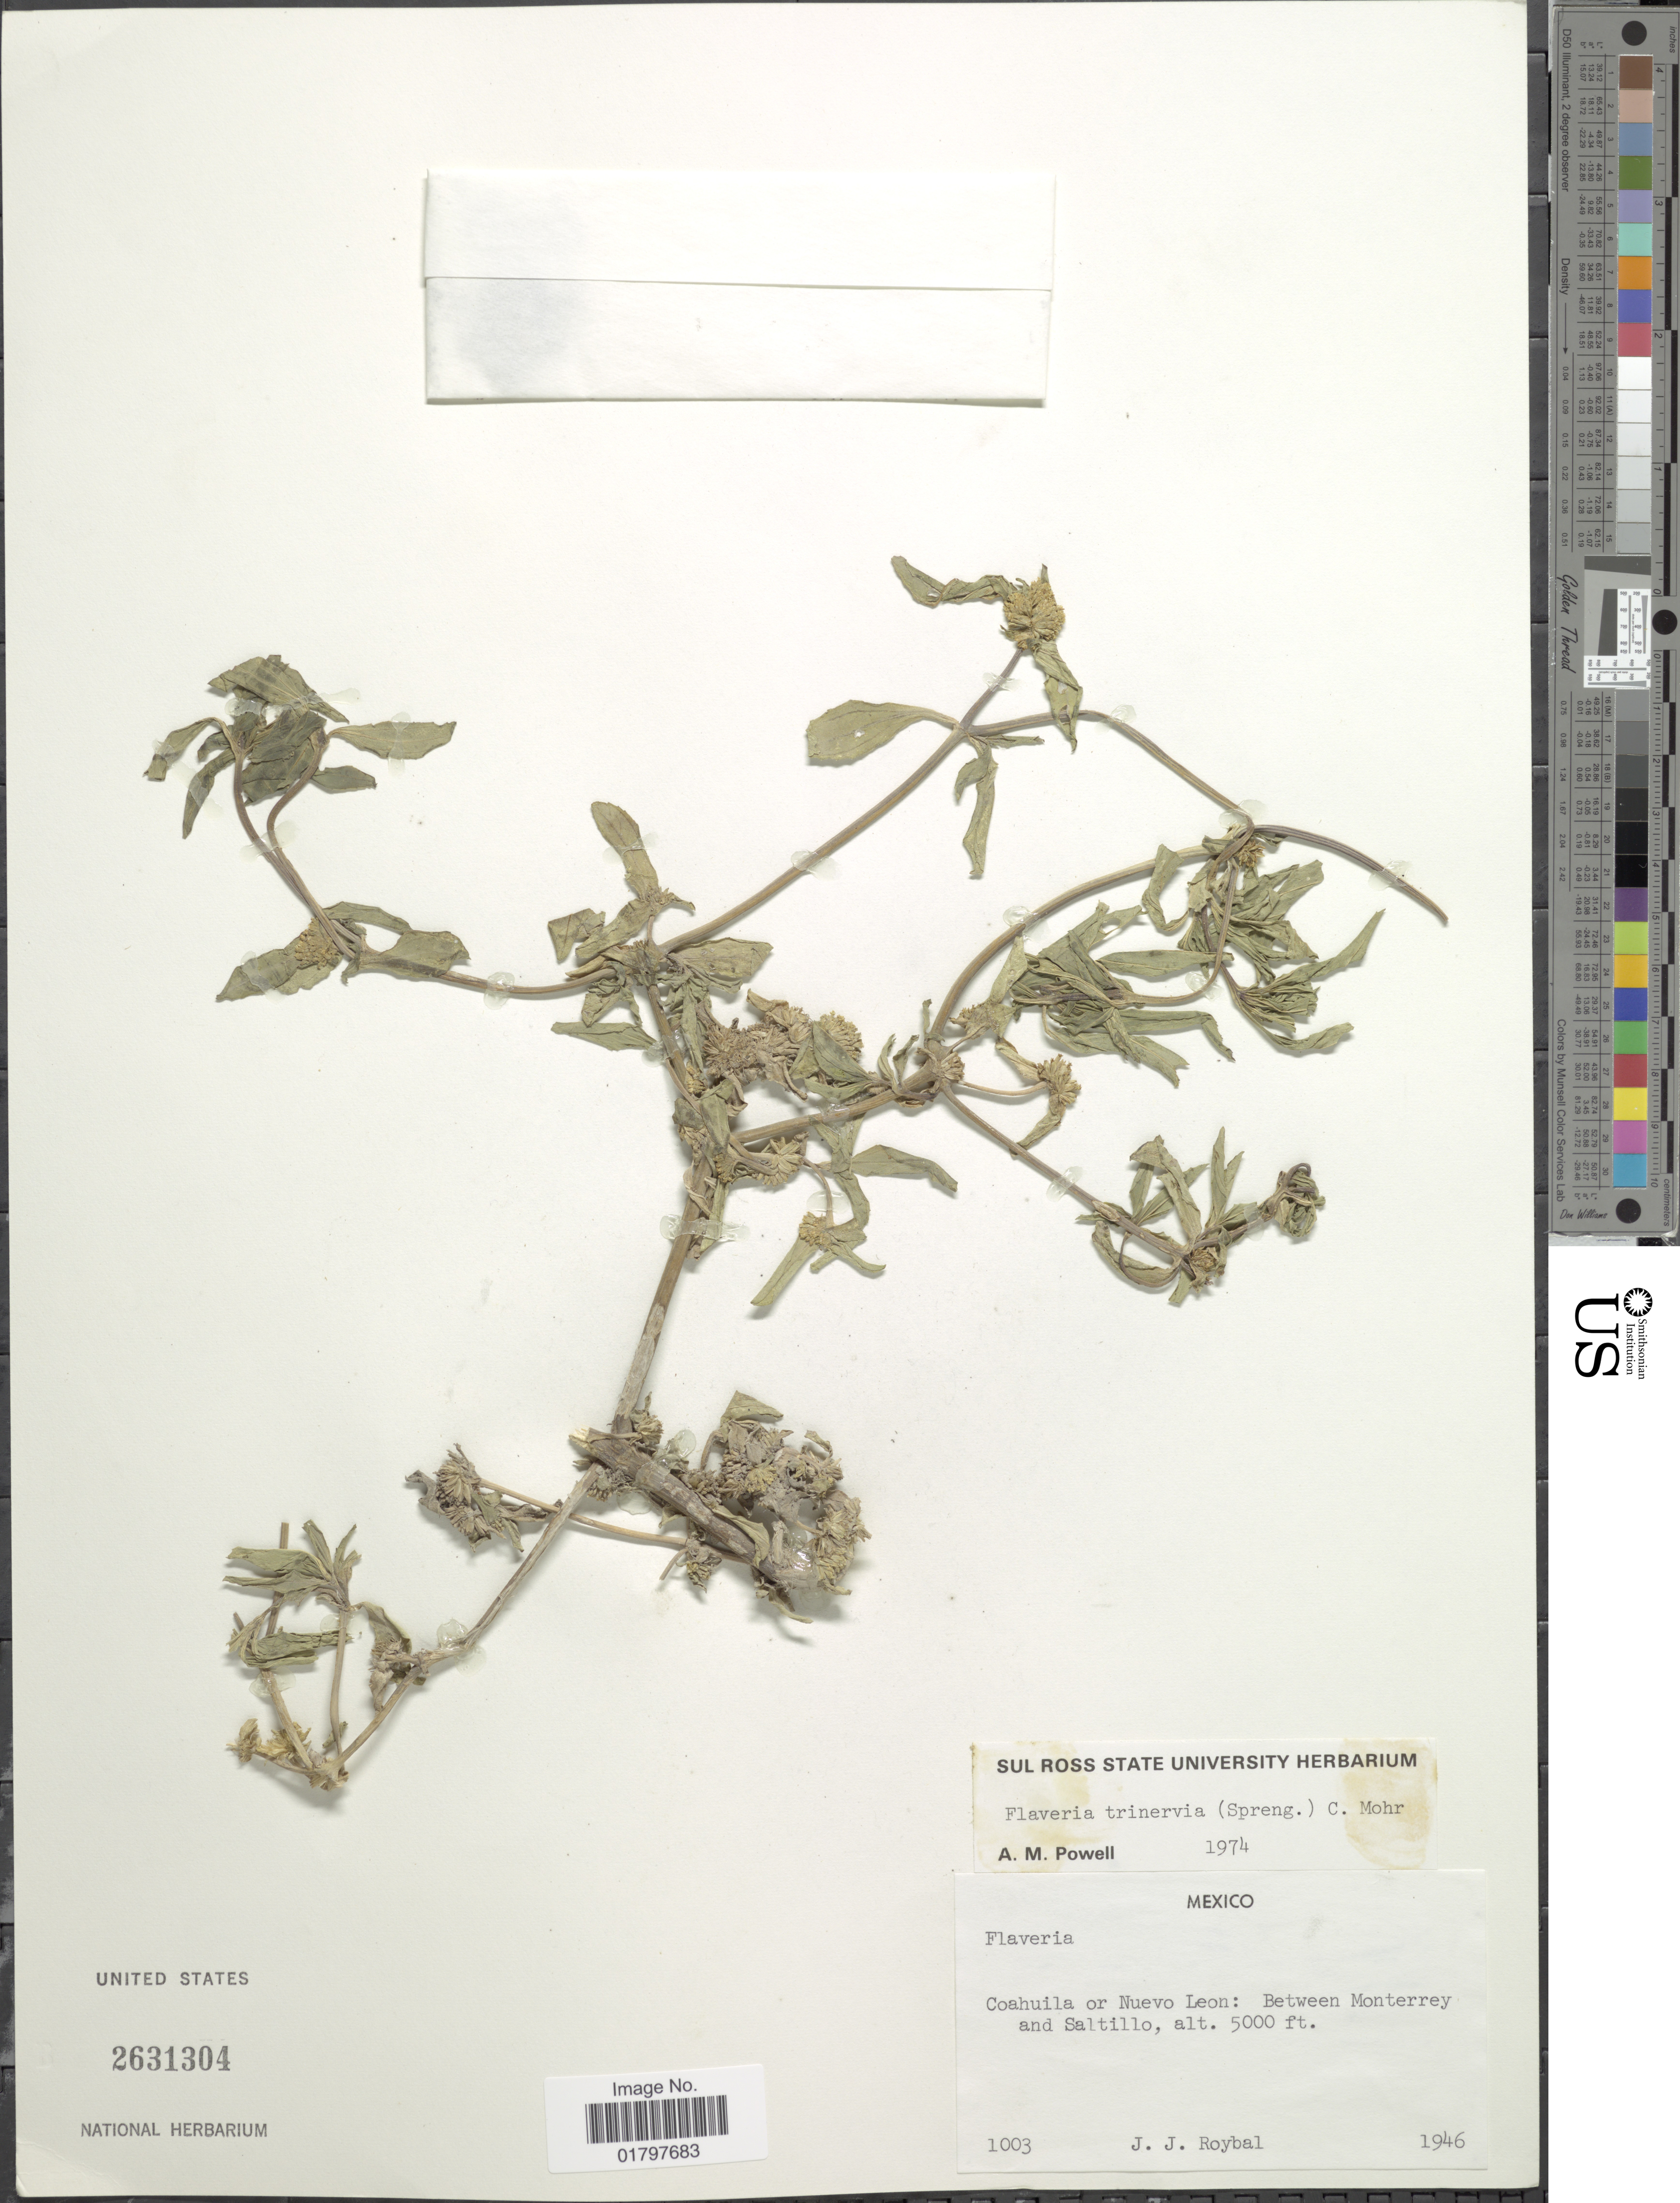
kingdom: Plantae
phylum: Tracheophyta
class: Magnoliopsida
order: Asterales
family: Asteraceae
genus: Flaveria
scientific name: Flaveria trinervia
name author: (Spreng.) C. Mohr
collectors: J. J. Roybal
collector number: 1003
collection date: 1946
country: Mexico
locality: Coahuila or Nuevo Leon: Between Monterrey and Saltillo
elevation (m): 1524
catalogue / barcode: US 2631304